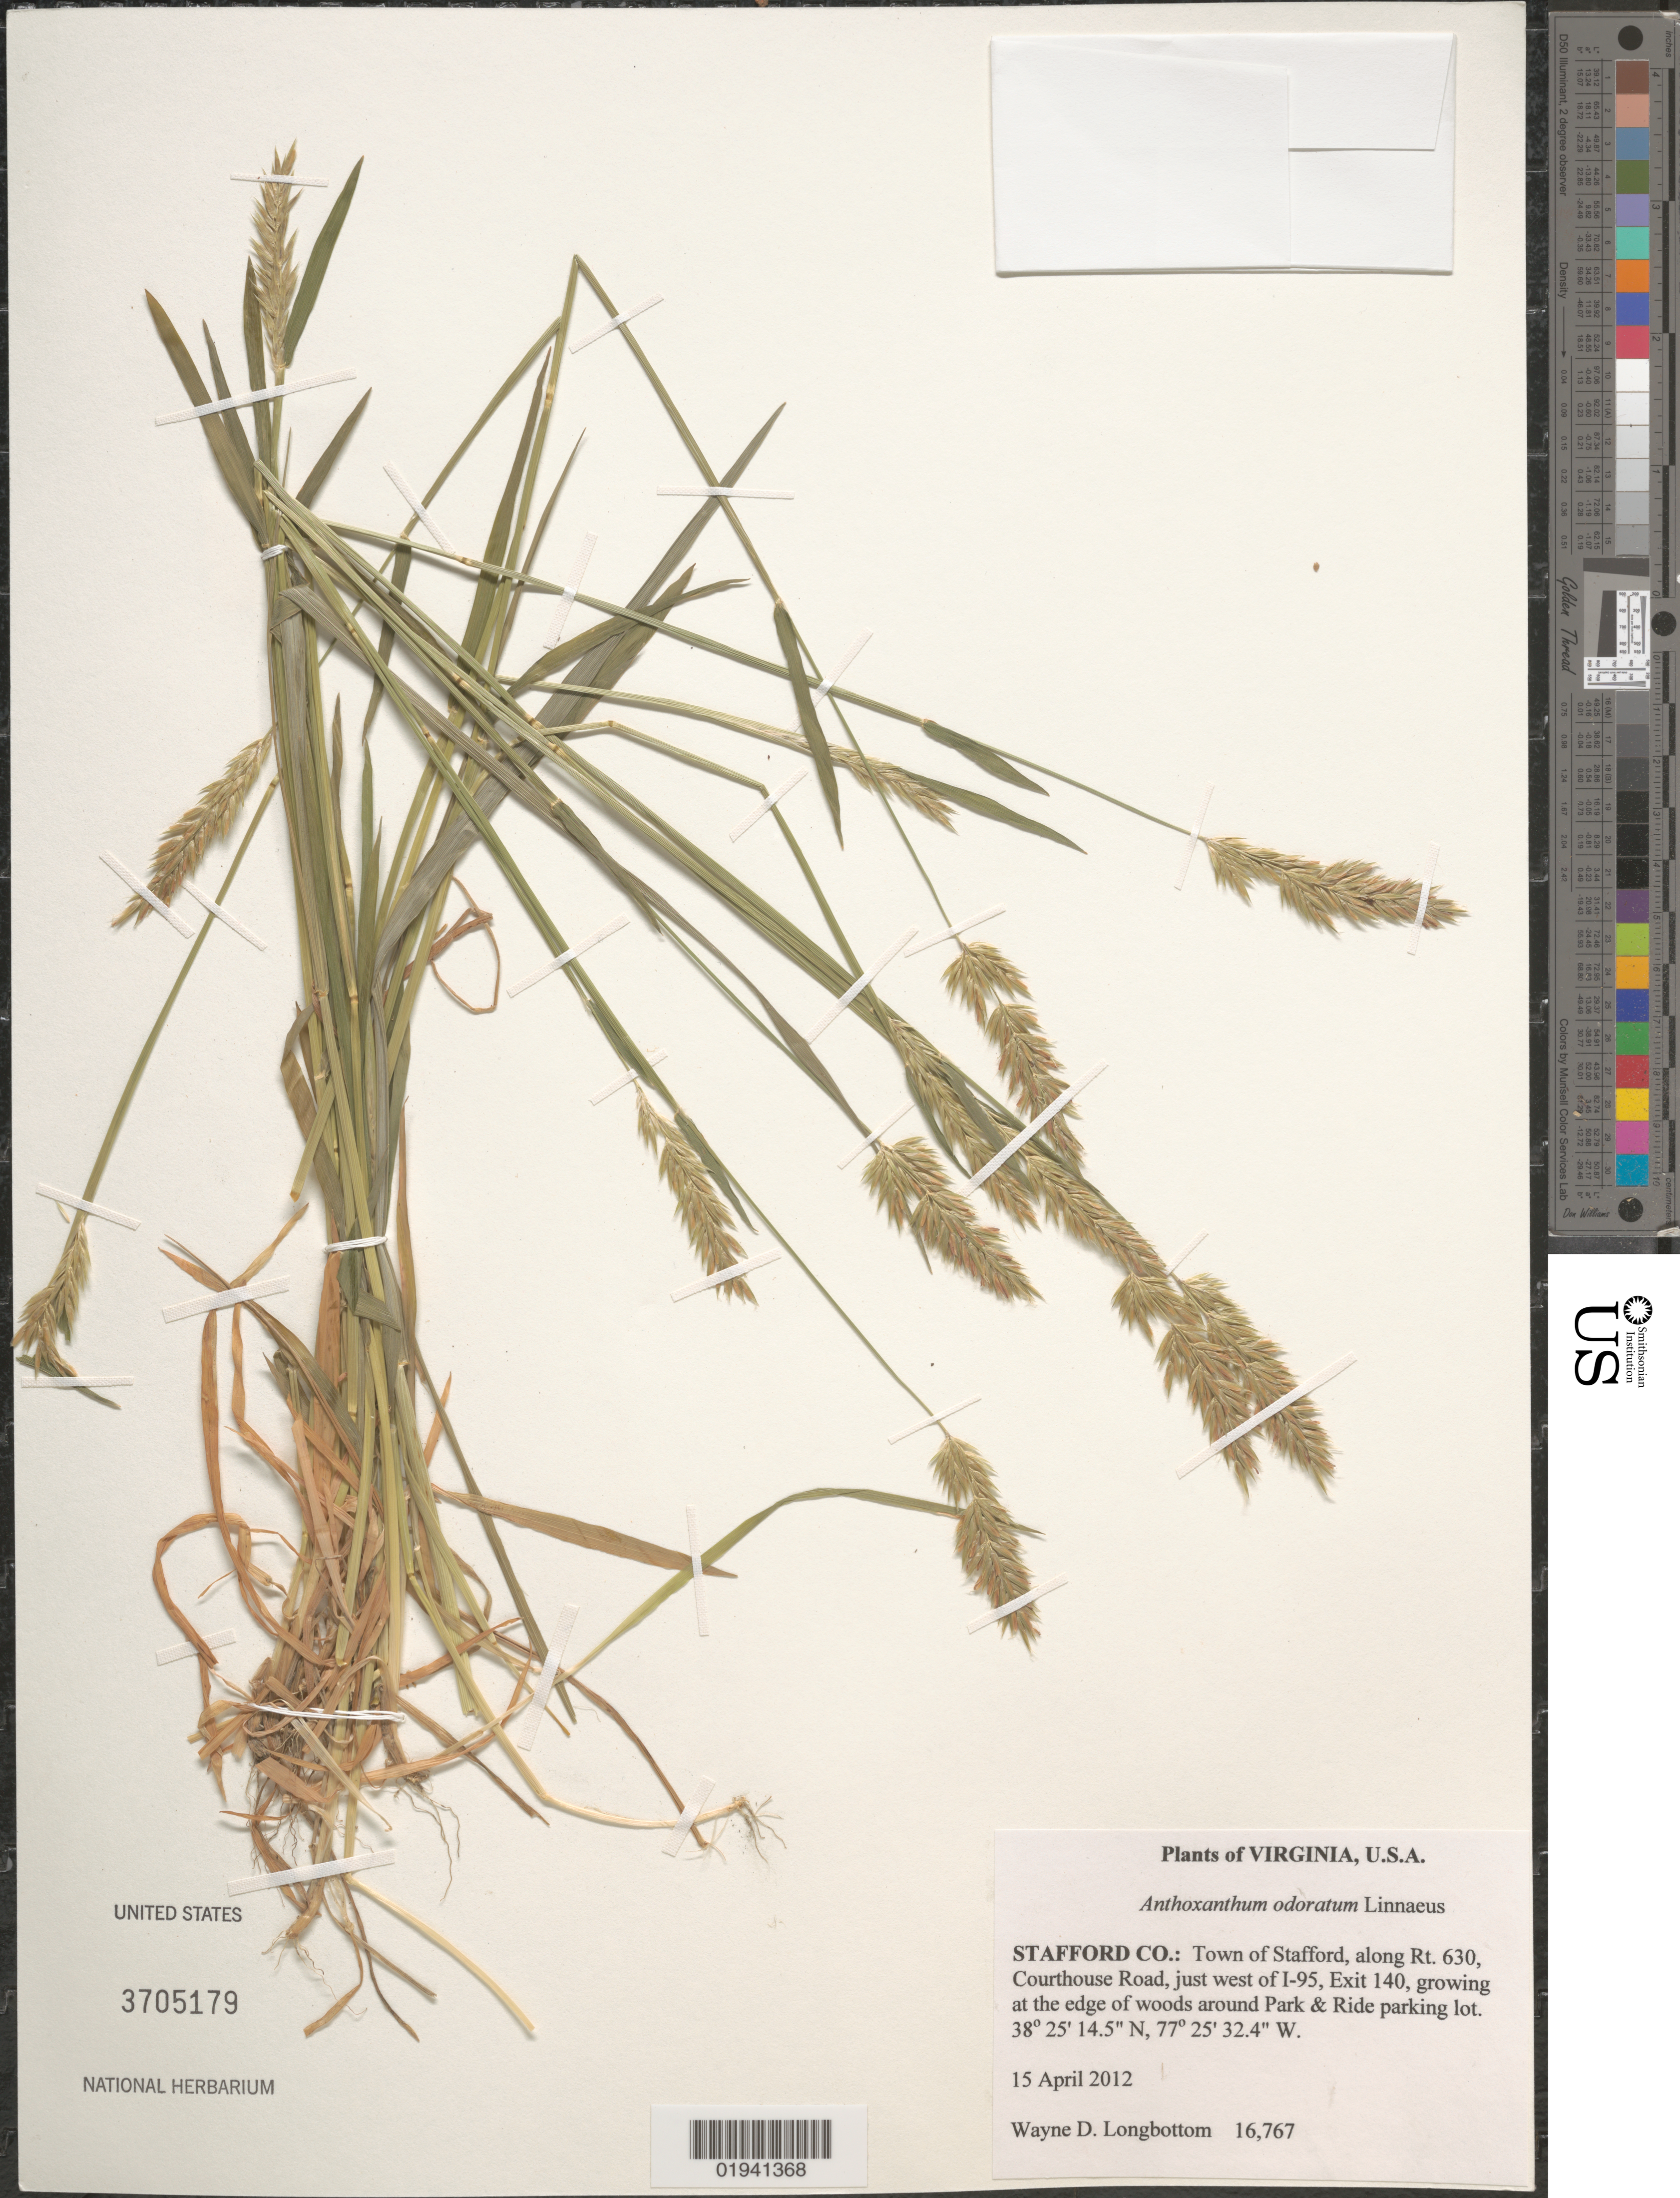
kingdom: Plantae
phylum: Tracheophyta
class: Liliopsida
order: Poales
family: Poaceae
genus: Anthoxanthum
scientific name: Anthoxanthum odoratum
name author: L.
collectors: W. D. Longbottom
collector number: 16767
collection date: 2012-04-15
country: United States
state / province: Virginia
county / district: Stafford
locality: Town of Stafford, along Rt. 630, Courthouse Road, just west of I-95, Exit 140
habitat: growing at edge of woods around Park and Ride parking lot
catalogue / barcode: US 3705179